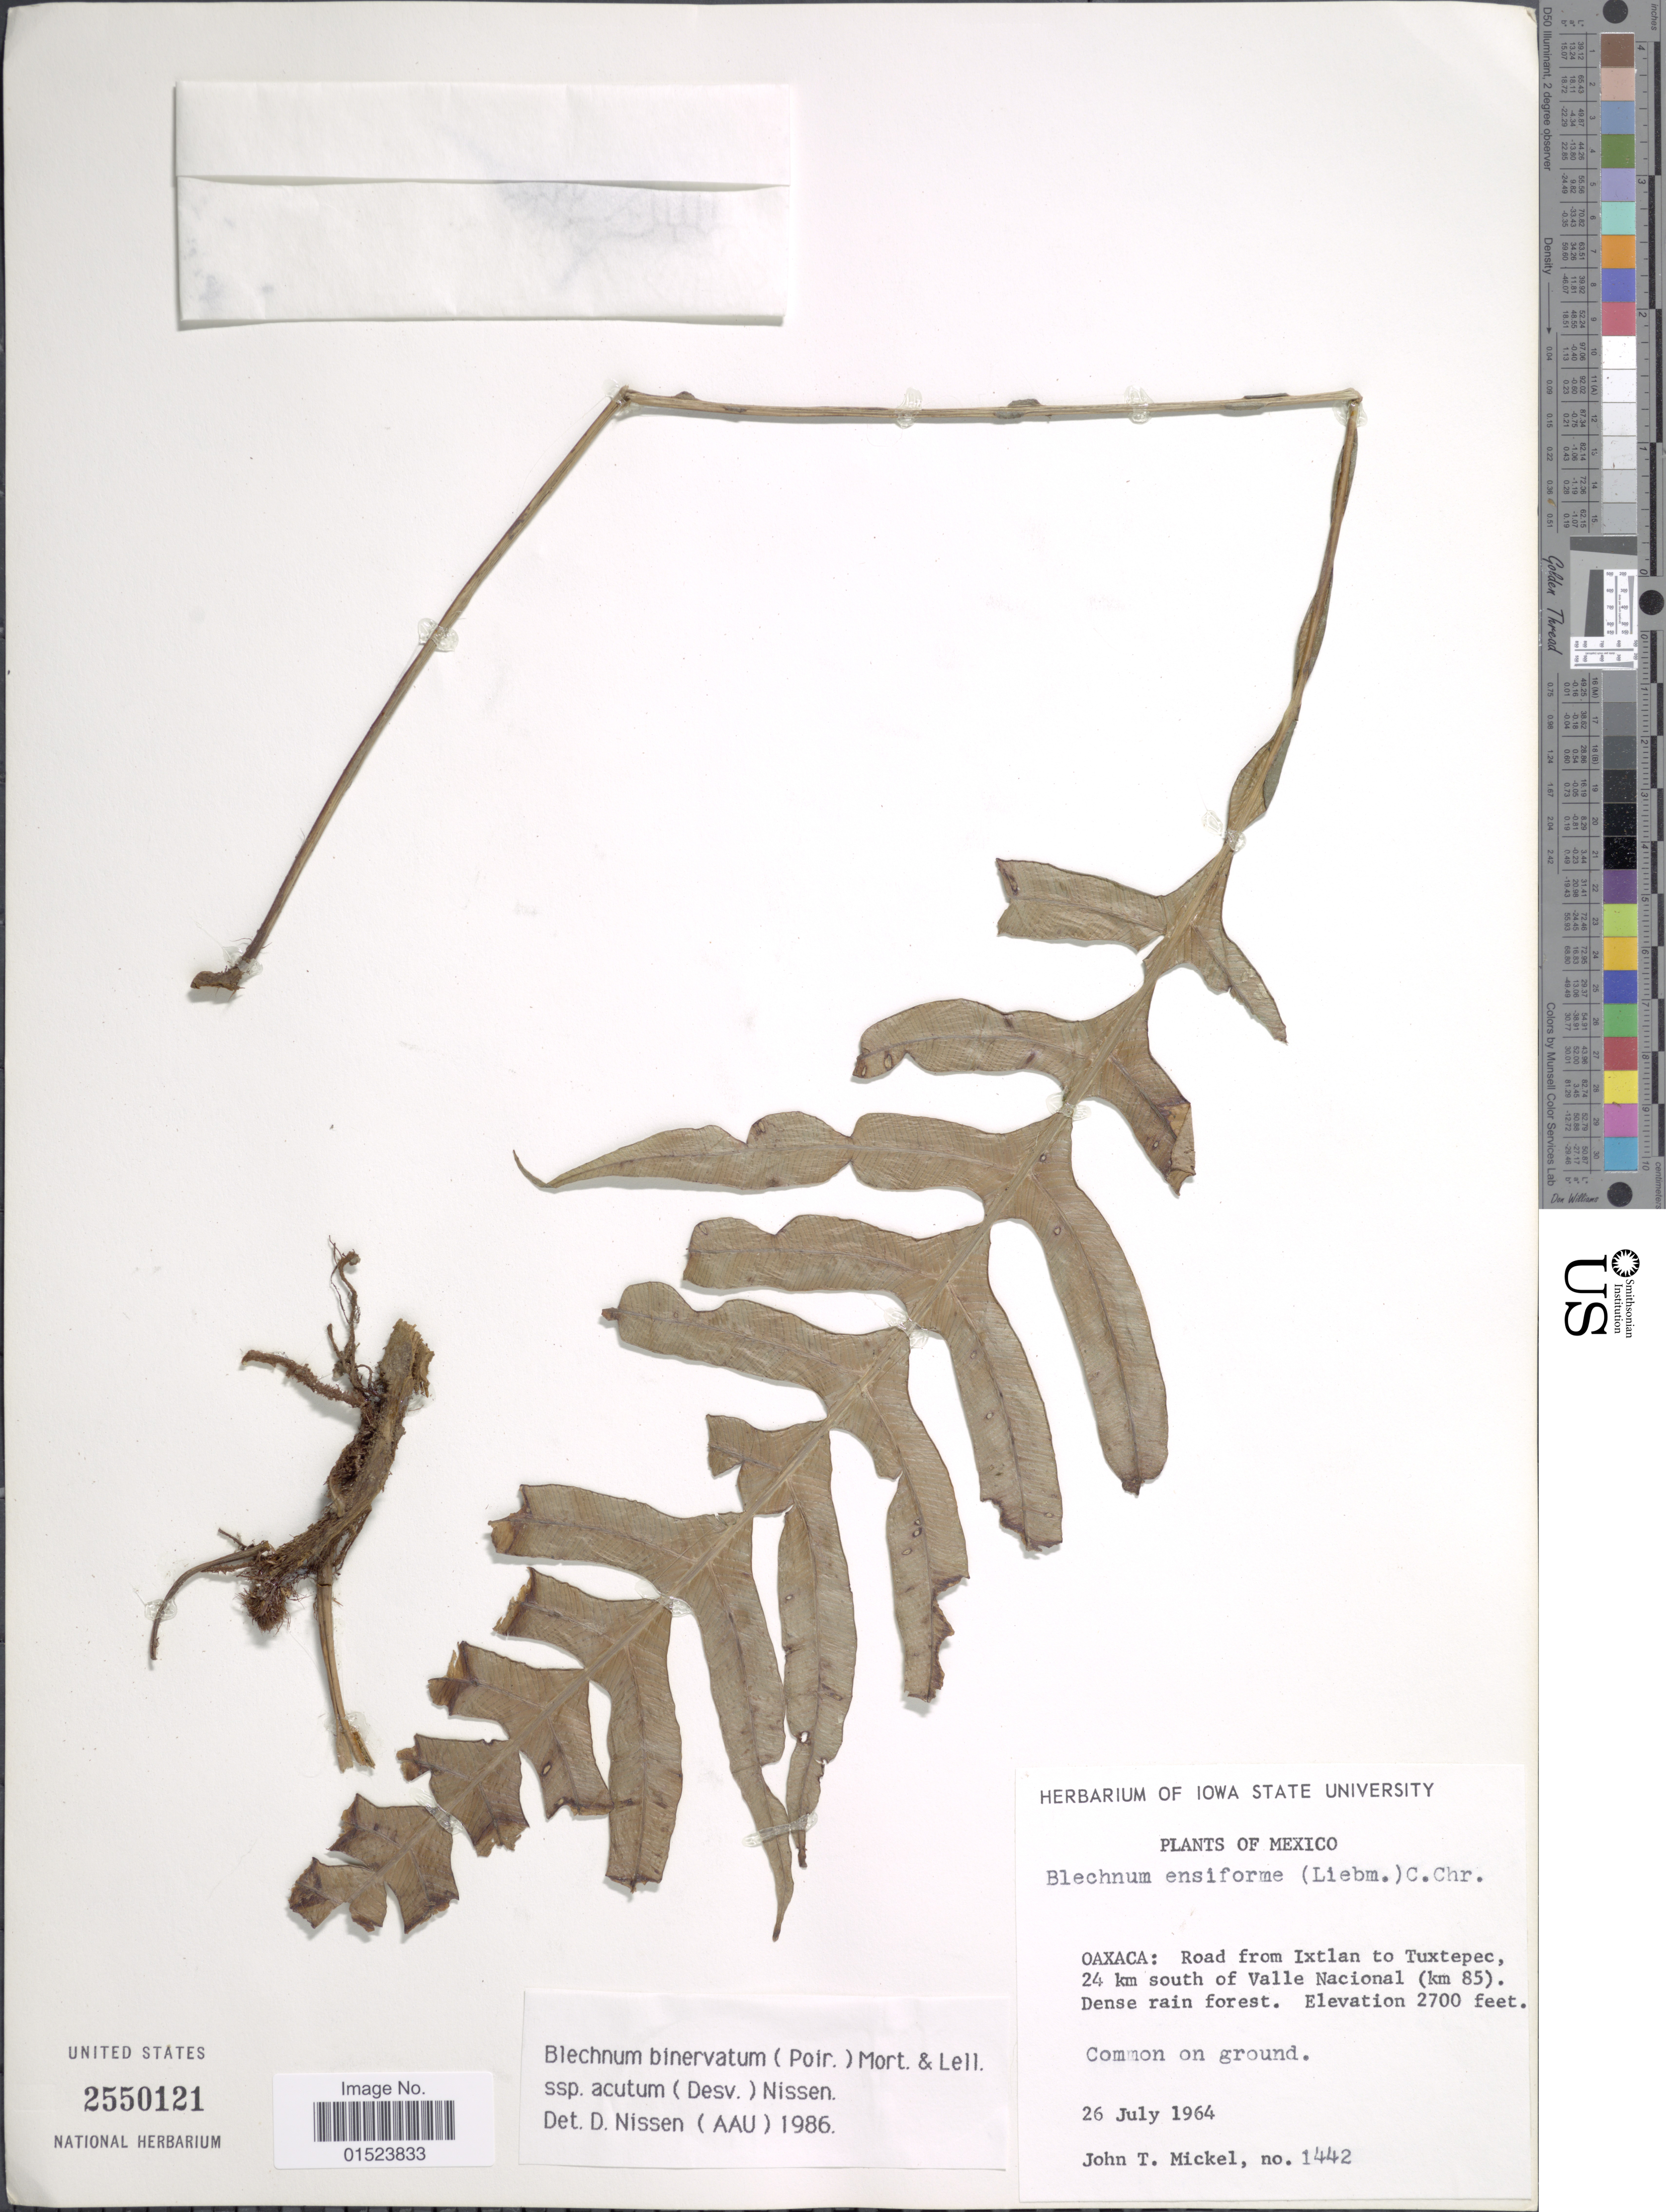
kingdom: Plantae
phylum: Tracheophyta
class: Polypodiopsida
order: Polypodiales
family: Blechnaceae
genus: Blechnum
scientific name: Blechnum ensiforme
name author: (Liebm.) C. Chr.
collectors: J. T. Mickel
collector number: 1442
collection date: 1964-07-26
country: Mexico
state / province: Oaxaca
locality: Road from Ixtlan to Tuxtepec, 24 km south of Valle Nacional (km 85)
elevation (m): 823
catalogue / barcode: US 2550121